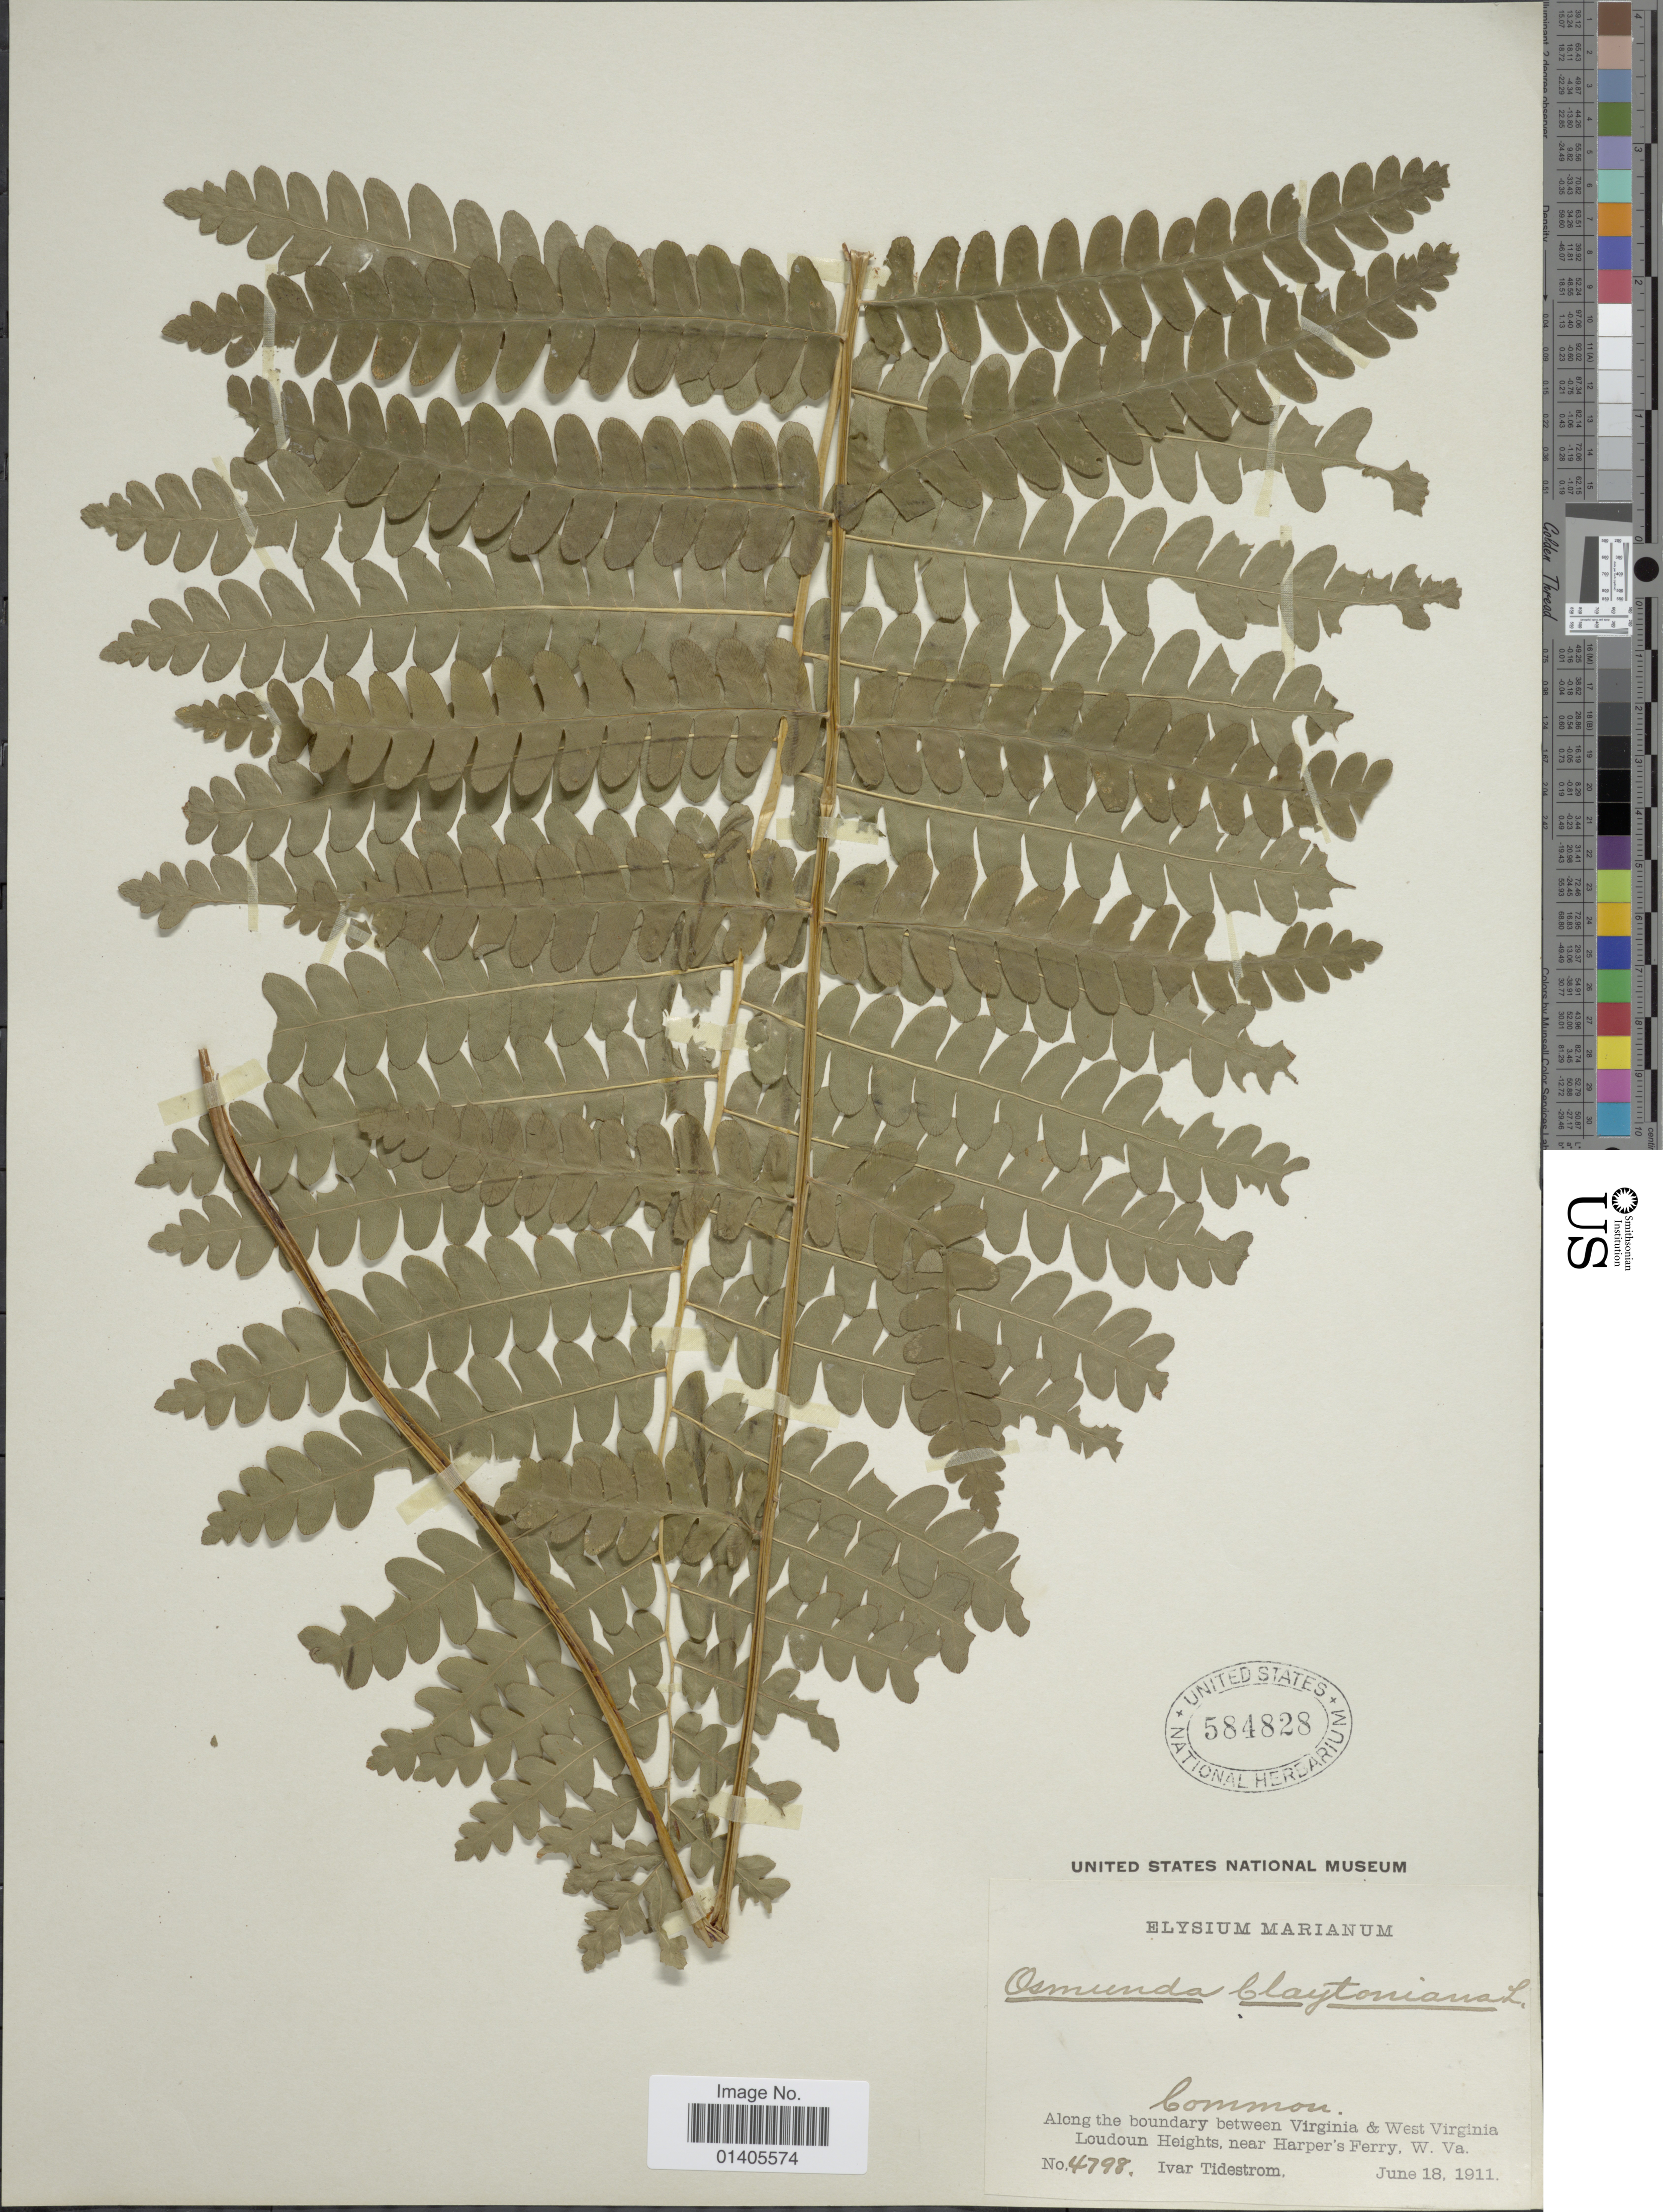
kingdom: Plantae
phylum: Tracheophyta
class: Polypodiopsida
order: Osmundales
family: Osmundaceae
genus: Osmunda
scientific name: Osmunda claytoniana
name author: (L.) Tagawa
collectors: I. F. Tidestrom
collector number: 4798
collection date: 1911-06-18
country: United States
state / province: West Virginia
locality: Along the boundary between Virginia & West Virginia Loudoun Heights, near Harper's Ferry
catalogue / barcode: US 584828